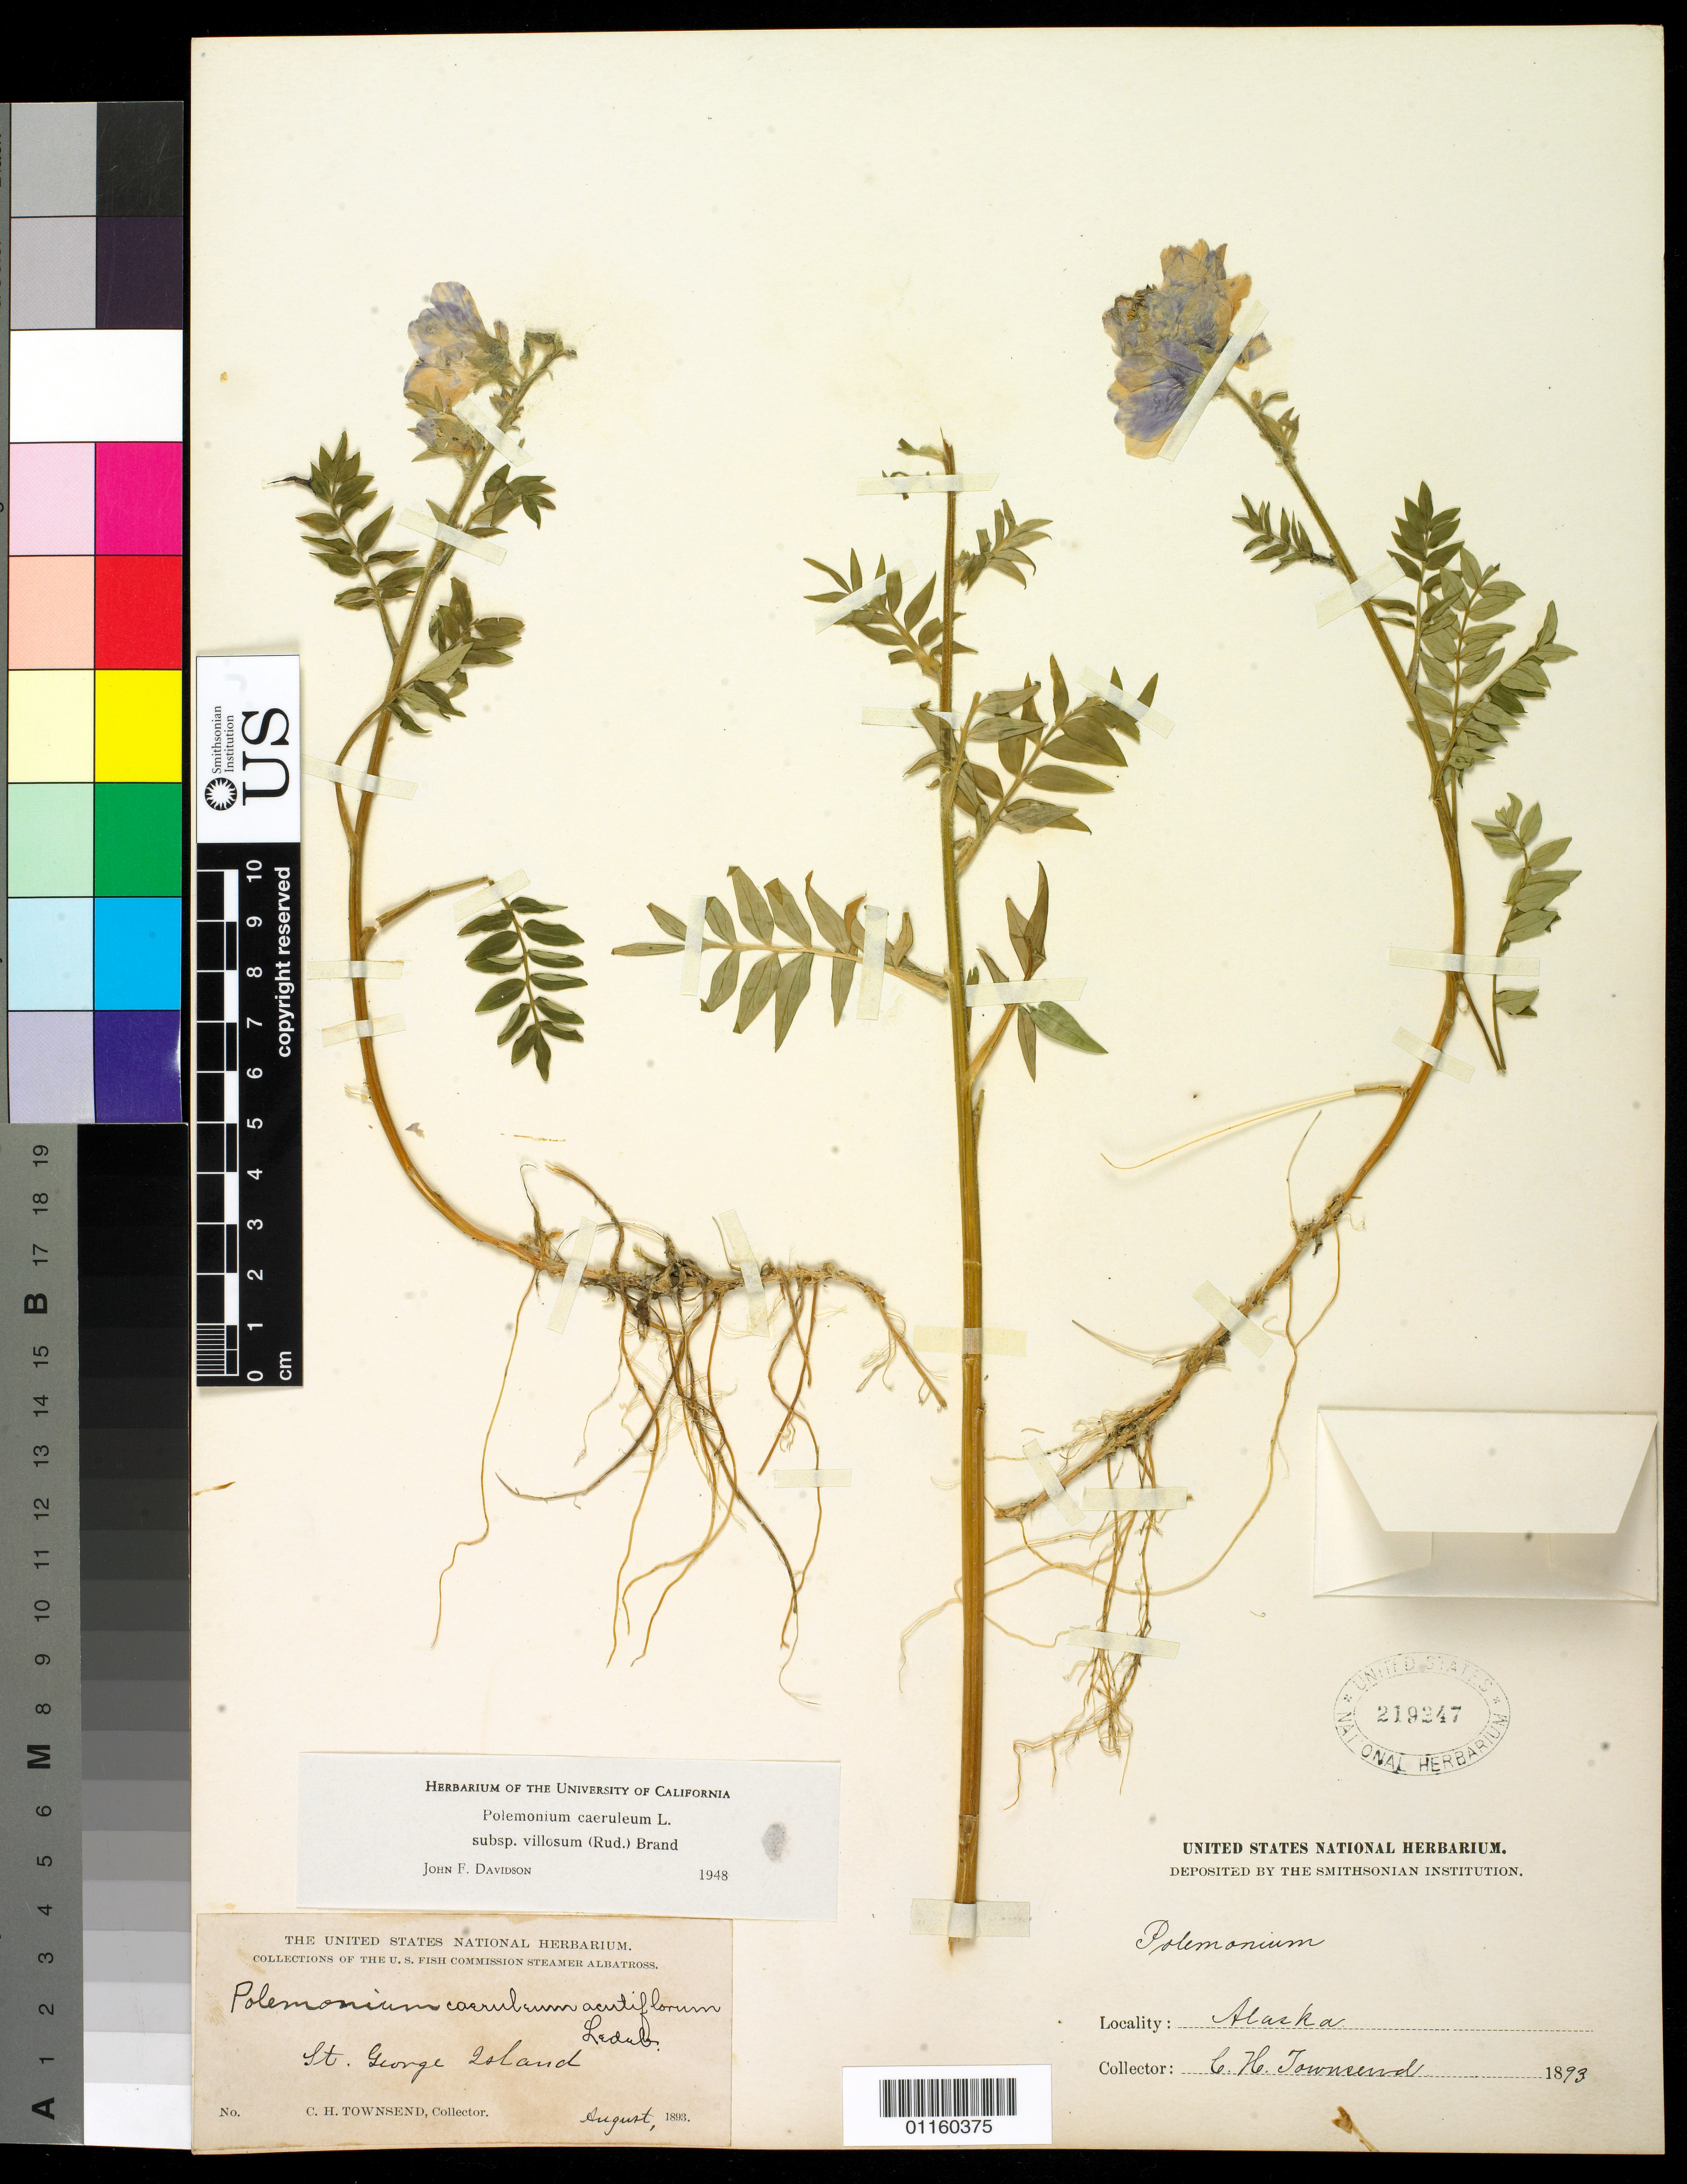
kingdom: Plantae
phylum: Tracheophyta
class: Magnoliopsida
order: Ericales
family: Polemoniaceae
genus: Polemonium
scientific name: Polemonium caeruleum subsp. villosum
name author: (Rudolph ex Georgi) Brand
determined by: Davidson, J. F.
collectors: C. H. Townsend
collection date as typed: Aug 1893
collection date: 1893-08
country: United States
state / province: Alaska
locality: St. George Island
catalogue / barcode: US 219247